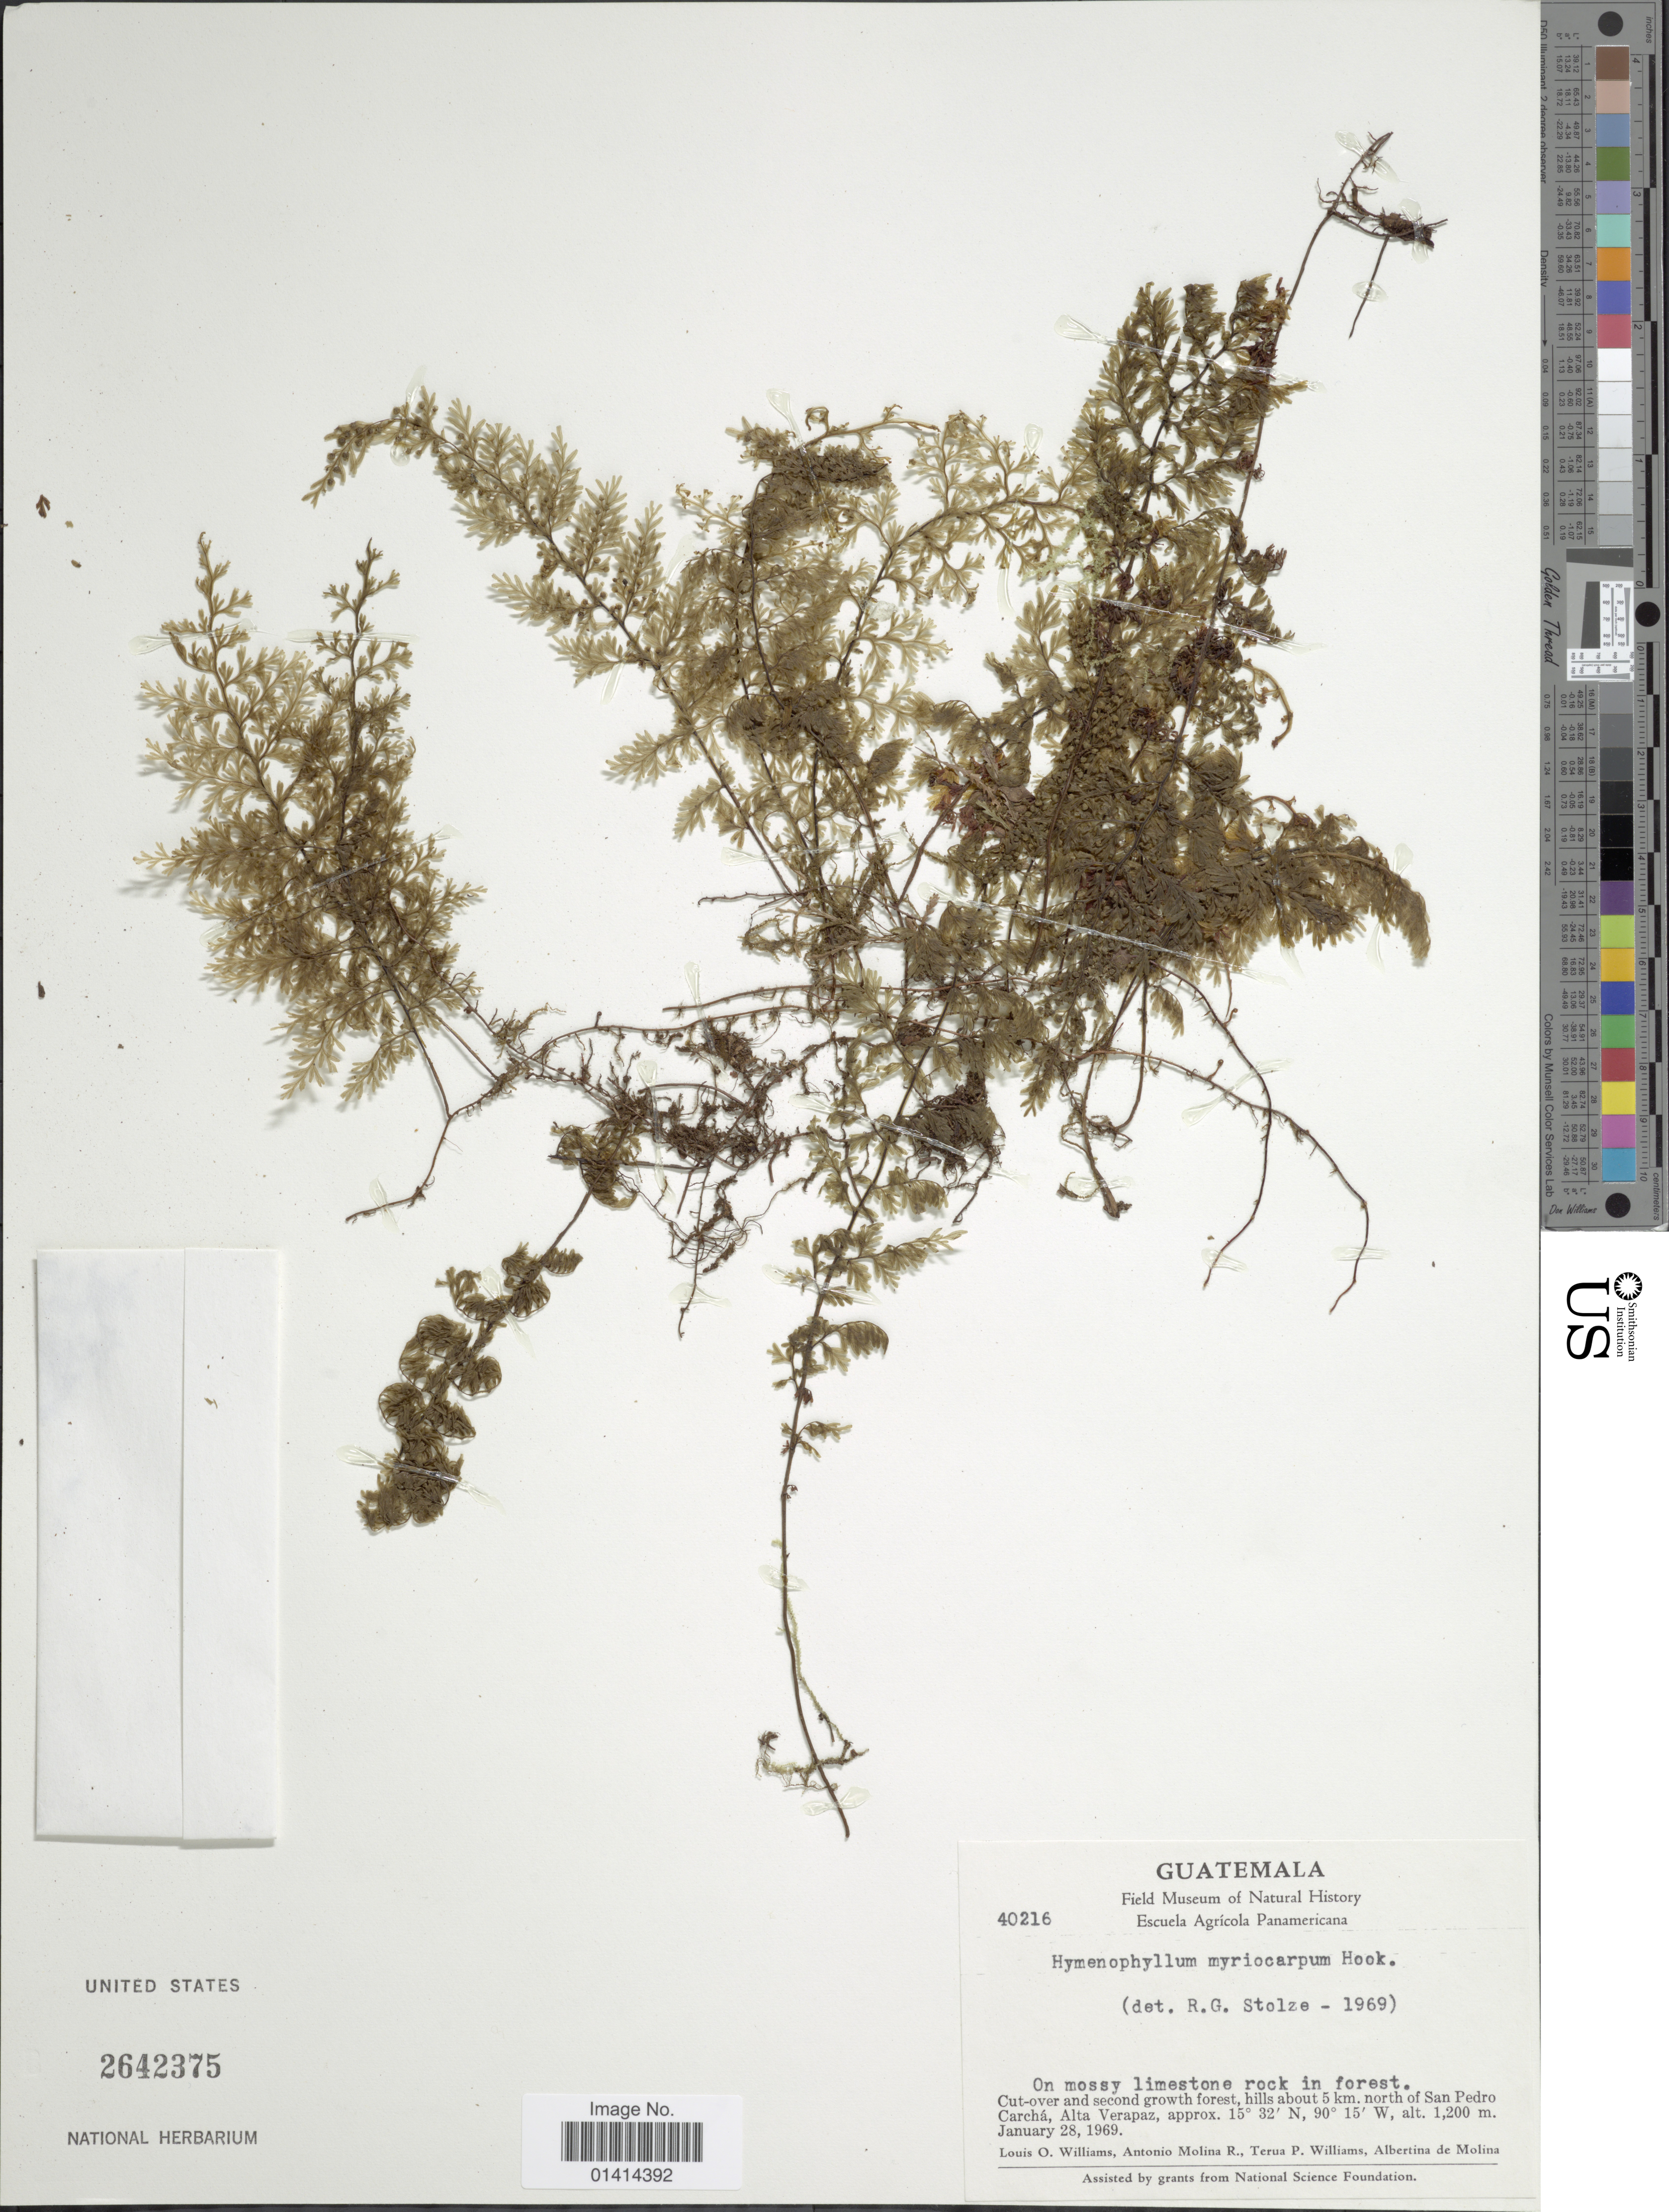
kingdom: Plantae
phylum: Tracheophyta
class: Polypodiopsida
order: Hymenophyllales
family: Hymenophyllaceae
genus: Hymenophyllum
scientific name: Hymenophyllum myriocarpum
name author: Hook.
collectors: L. O. Williams, A. Molina R., T. P. Williams & A. R. Molina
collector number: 40216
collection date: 1969-01-28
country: Guatemala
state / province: Alta Verapaz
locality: Hills about 5 km. north of San Pedro Carchá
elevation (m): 1200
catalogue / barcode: US 2642375